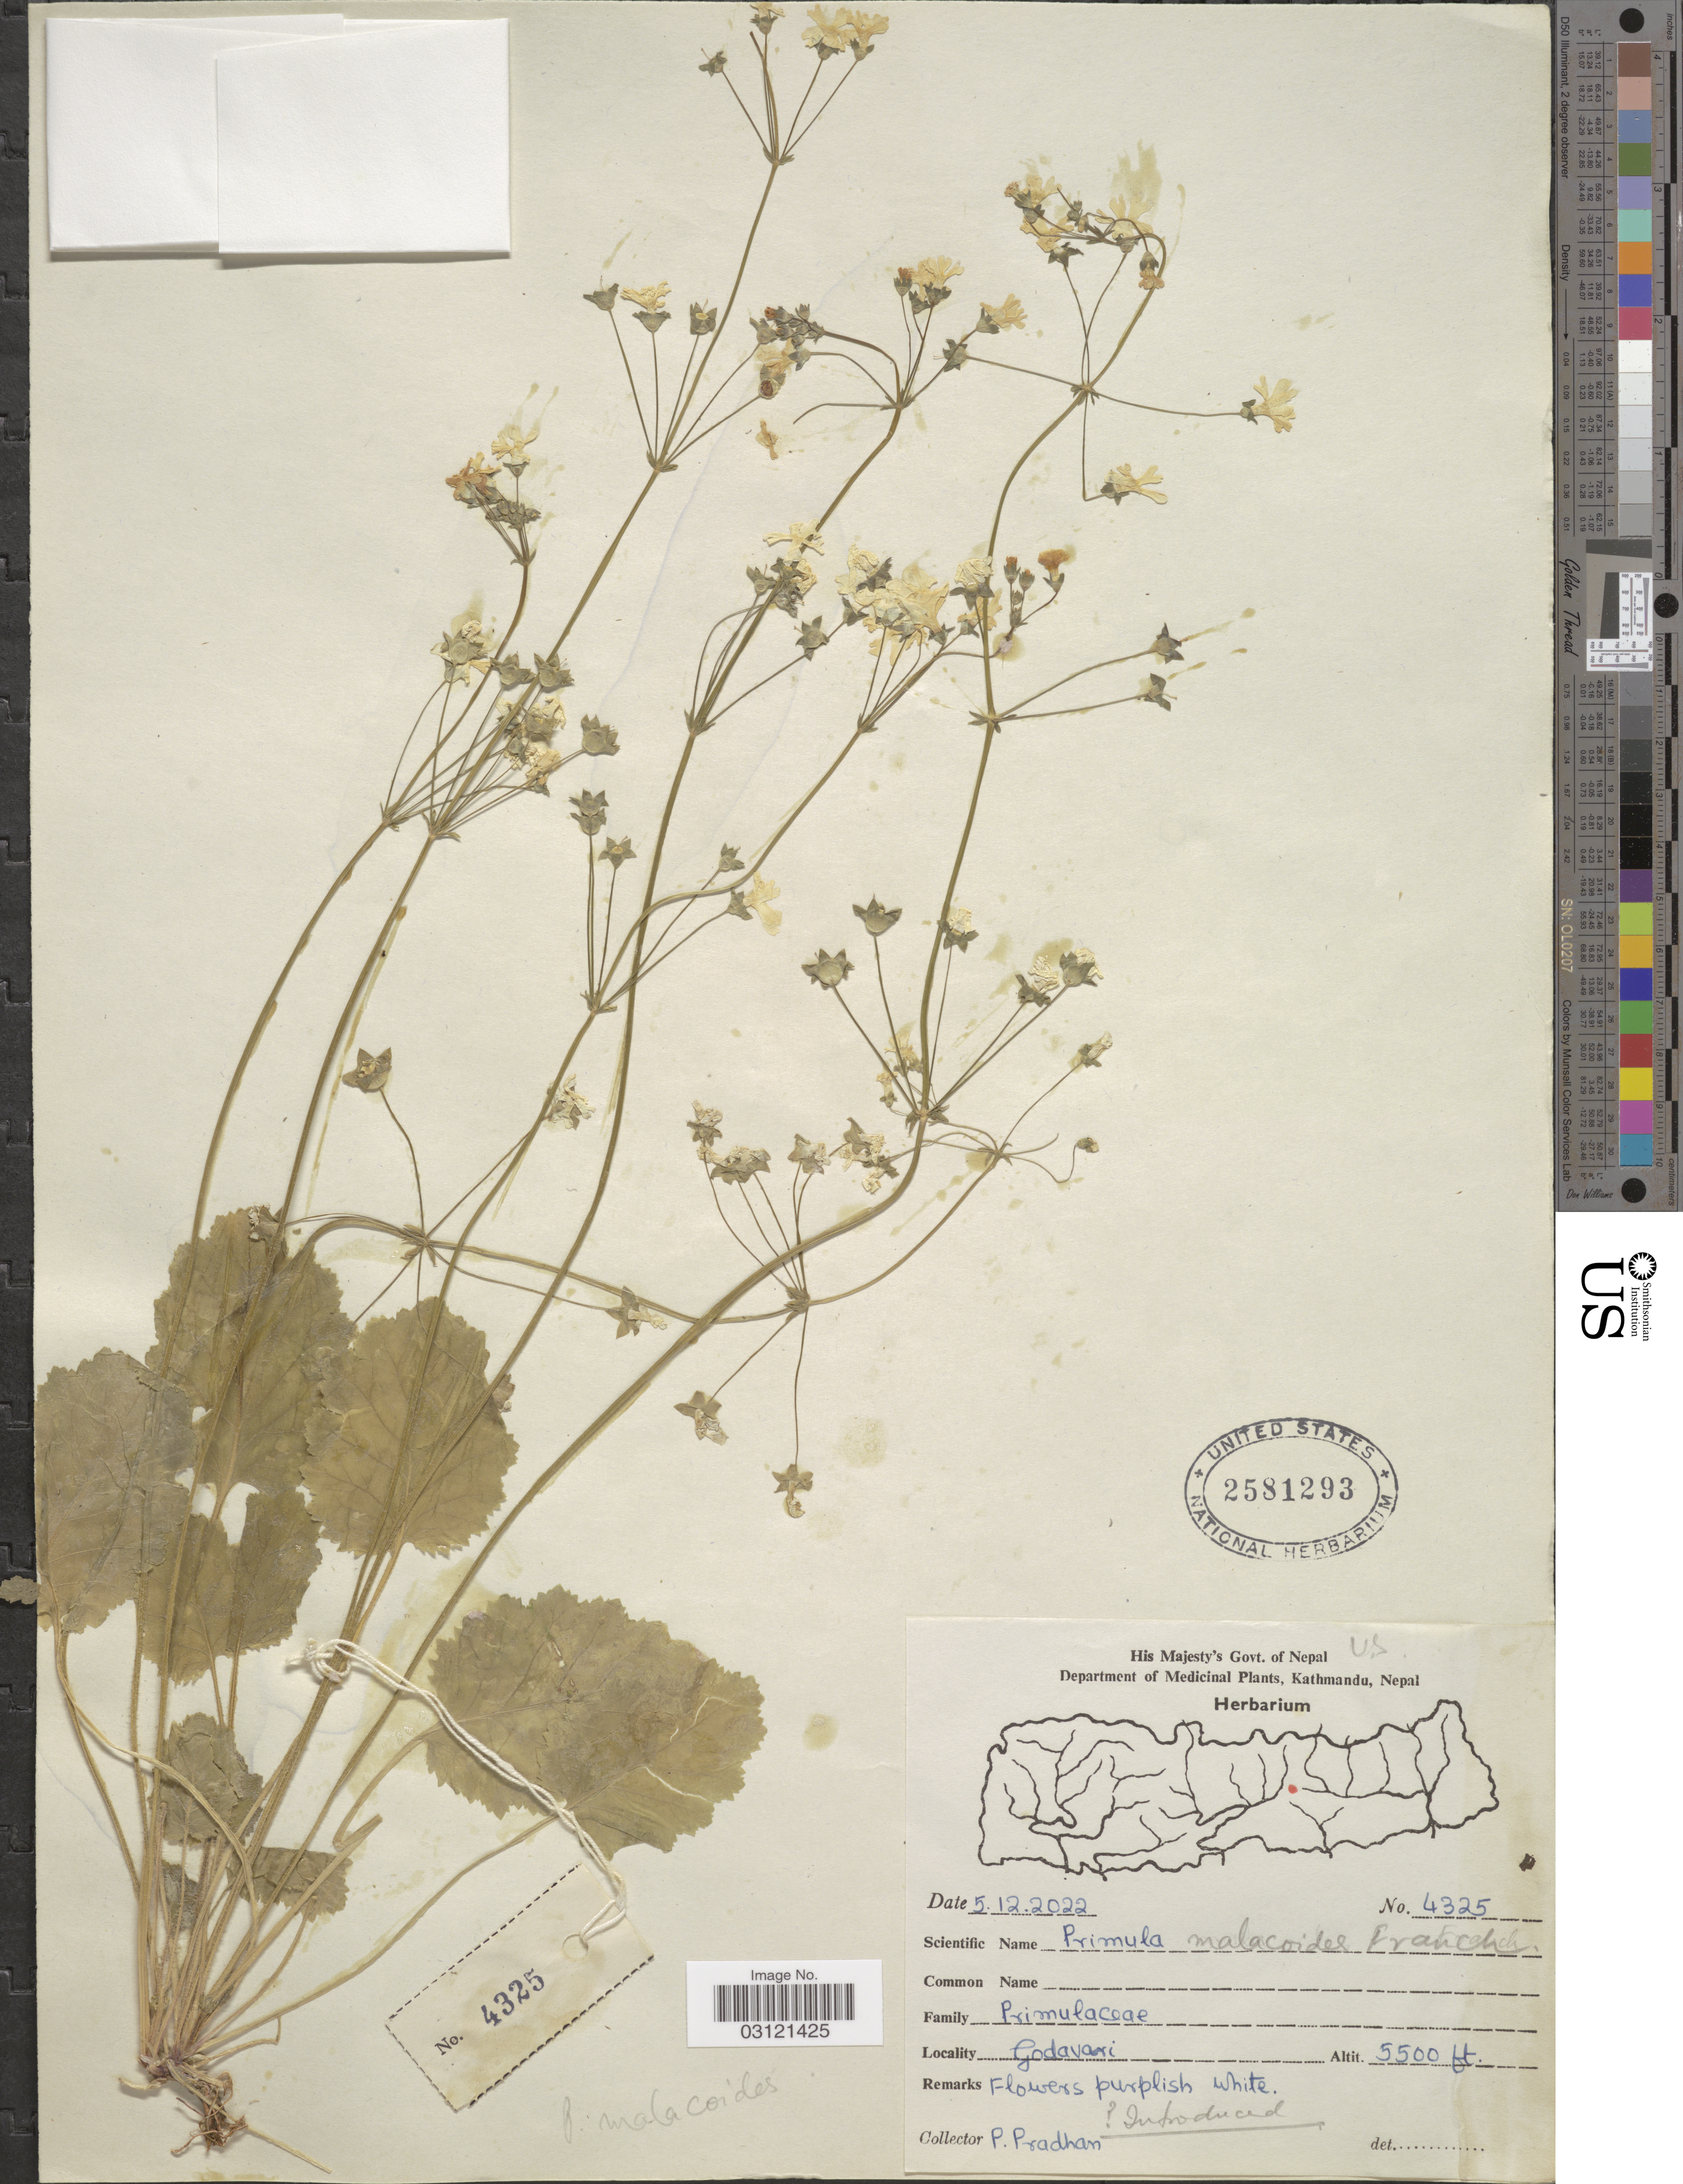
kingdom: Plantae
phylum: Tracheophyta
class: Magnoliopsida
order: Ericales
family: Primulaceae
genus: Primula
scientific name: Primula malacoides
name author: Franch.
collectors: P. Pradhan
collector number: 4325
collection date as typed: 5.12.2022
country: Nepal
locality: Godavari.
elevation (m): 1676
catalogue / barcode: US 2581293